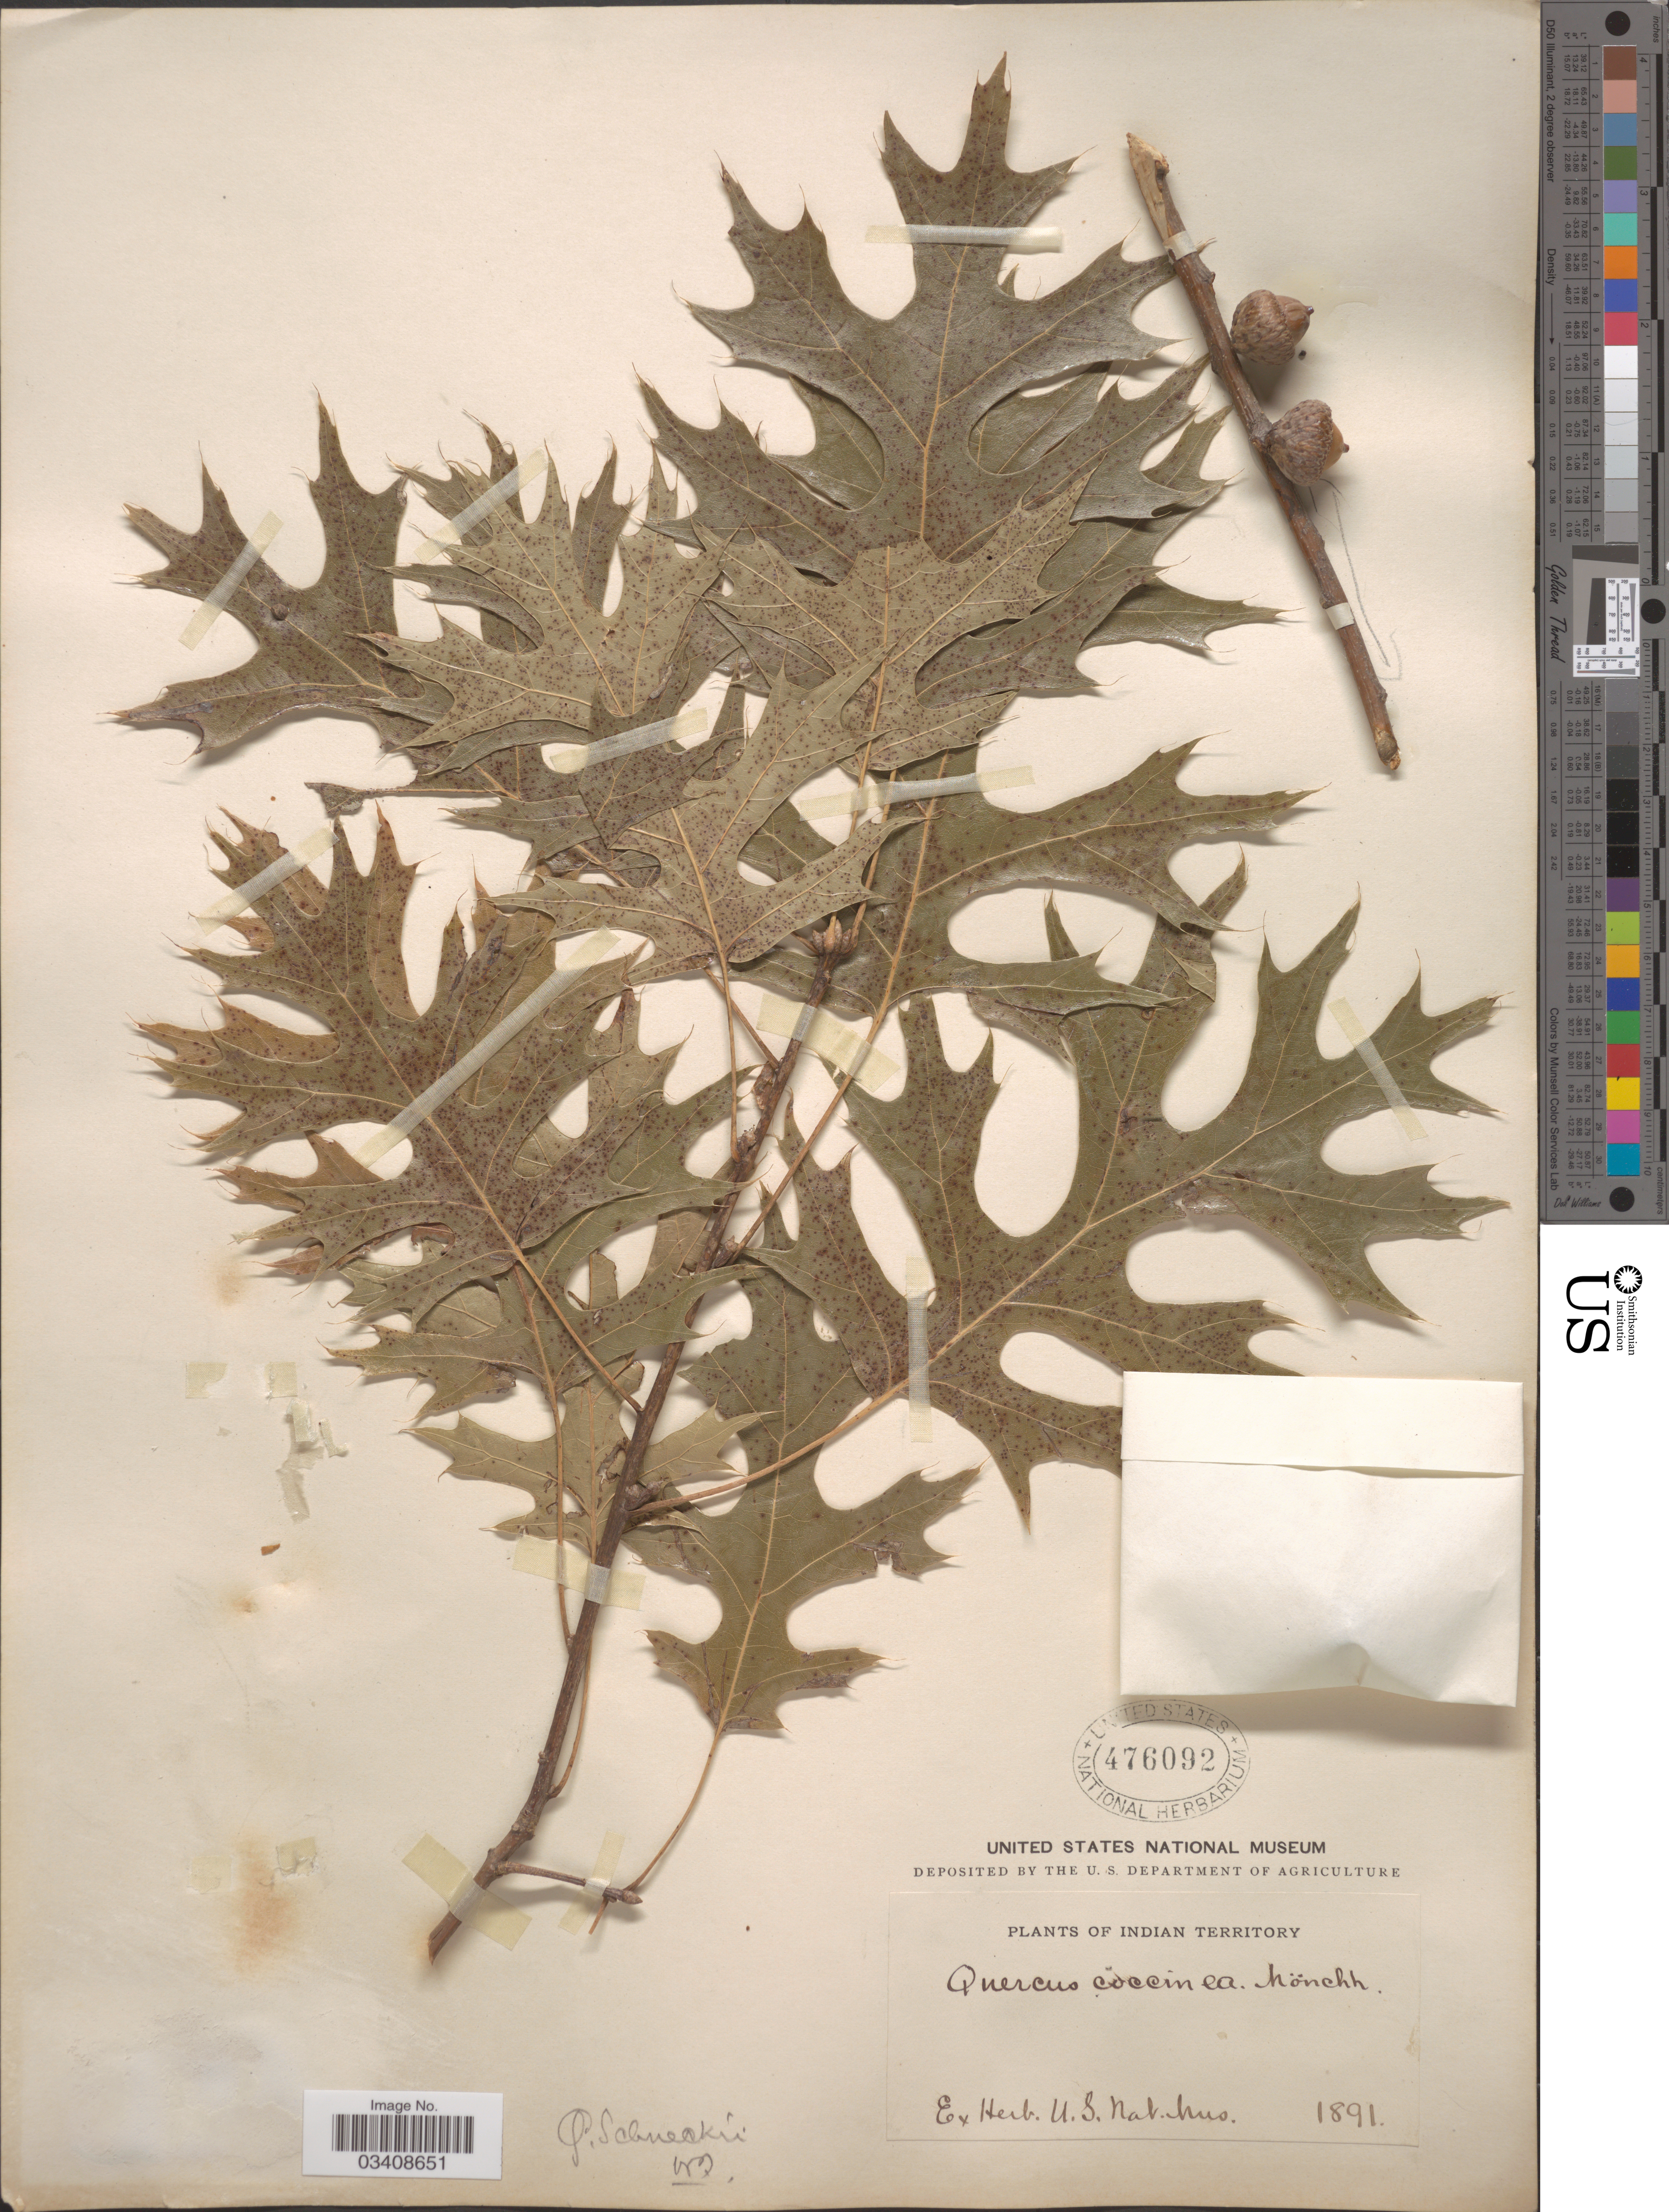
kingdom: Plantae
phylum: Tracheophyta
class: Magnoliopsida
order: Fagales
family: Fagaceae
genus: Quercus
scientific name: Quercus shumardii var. schneckii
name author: (Britton) Sarg.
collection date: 1891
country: United States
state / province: Oklahoma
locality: Indian Territory.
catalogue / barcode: US 467092